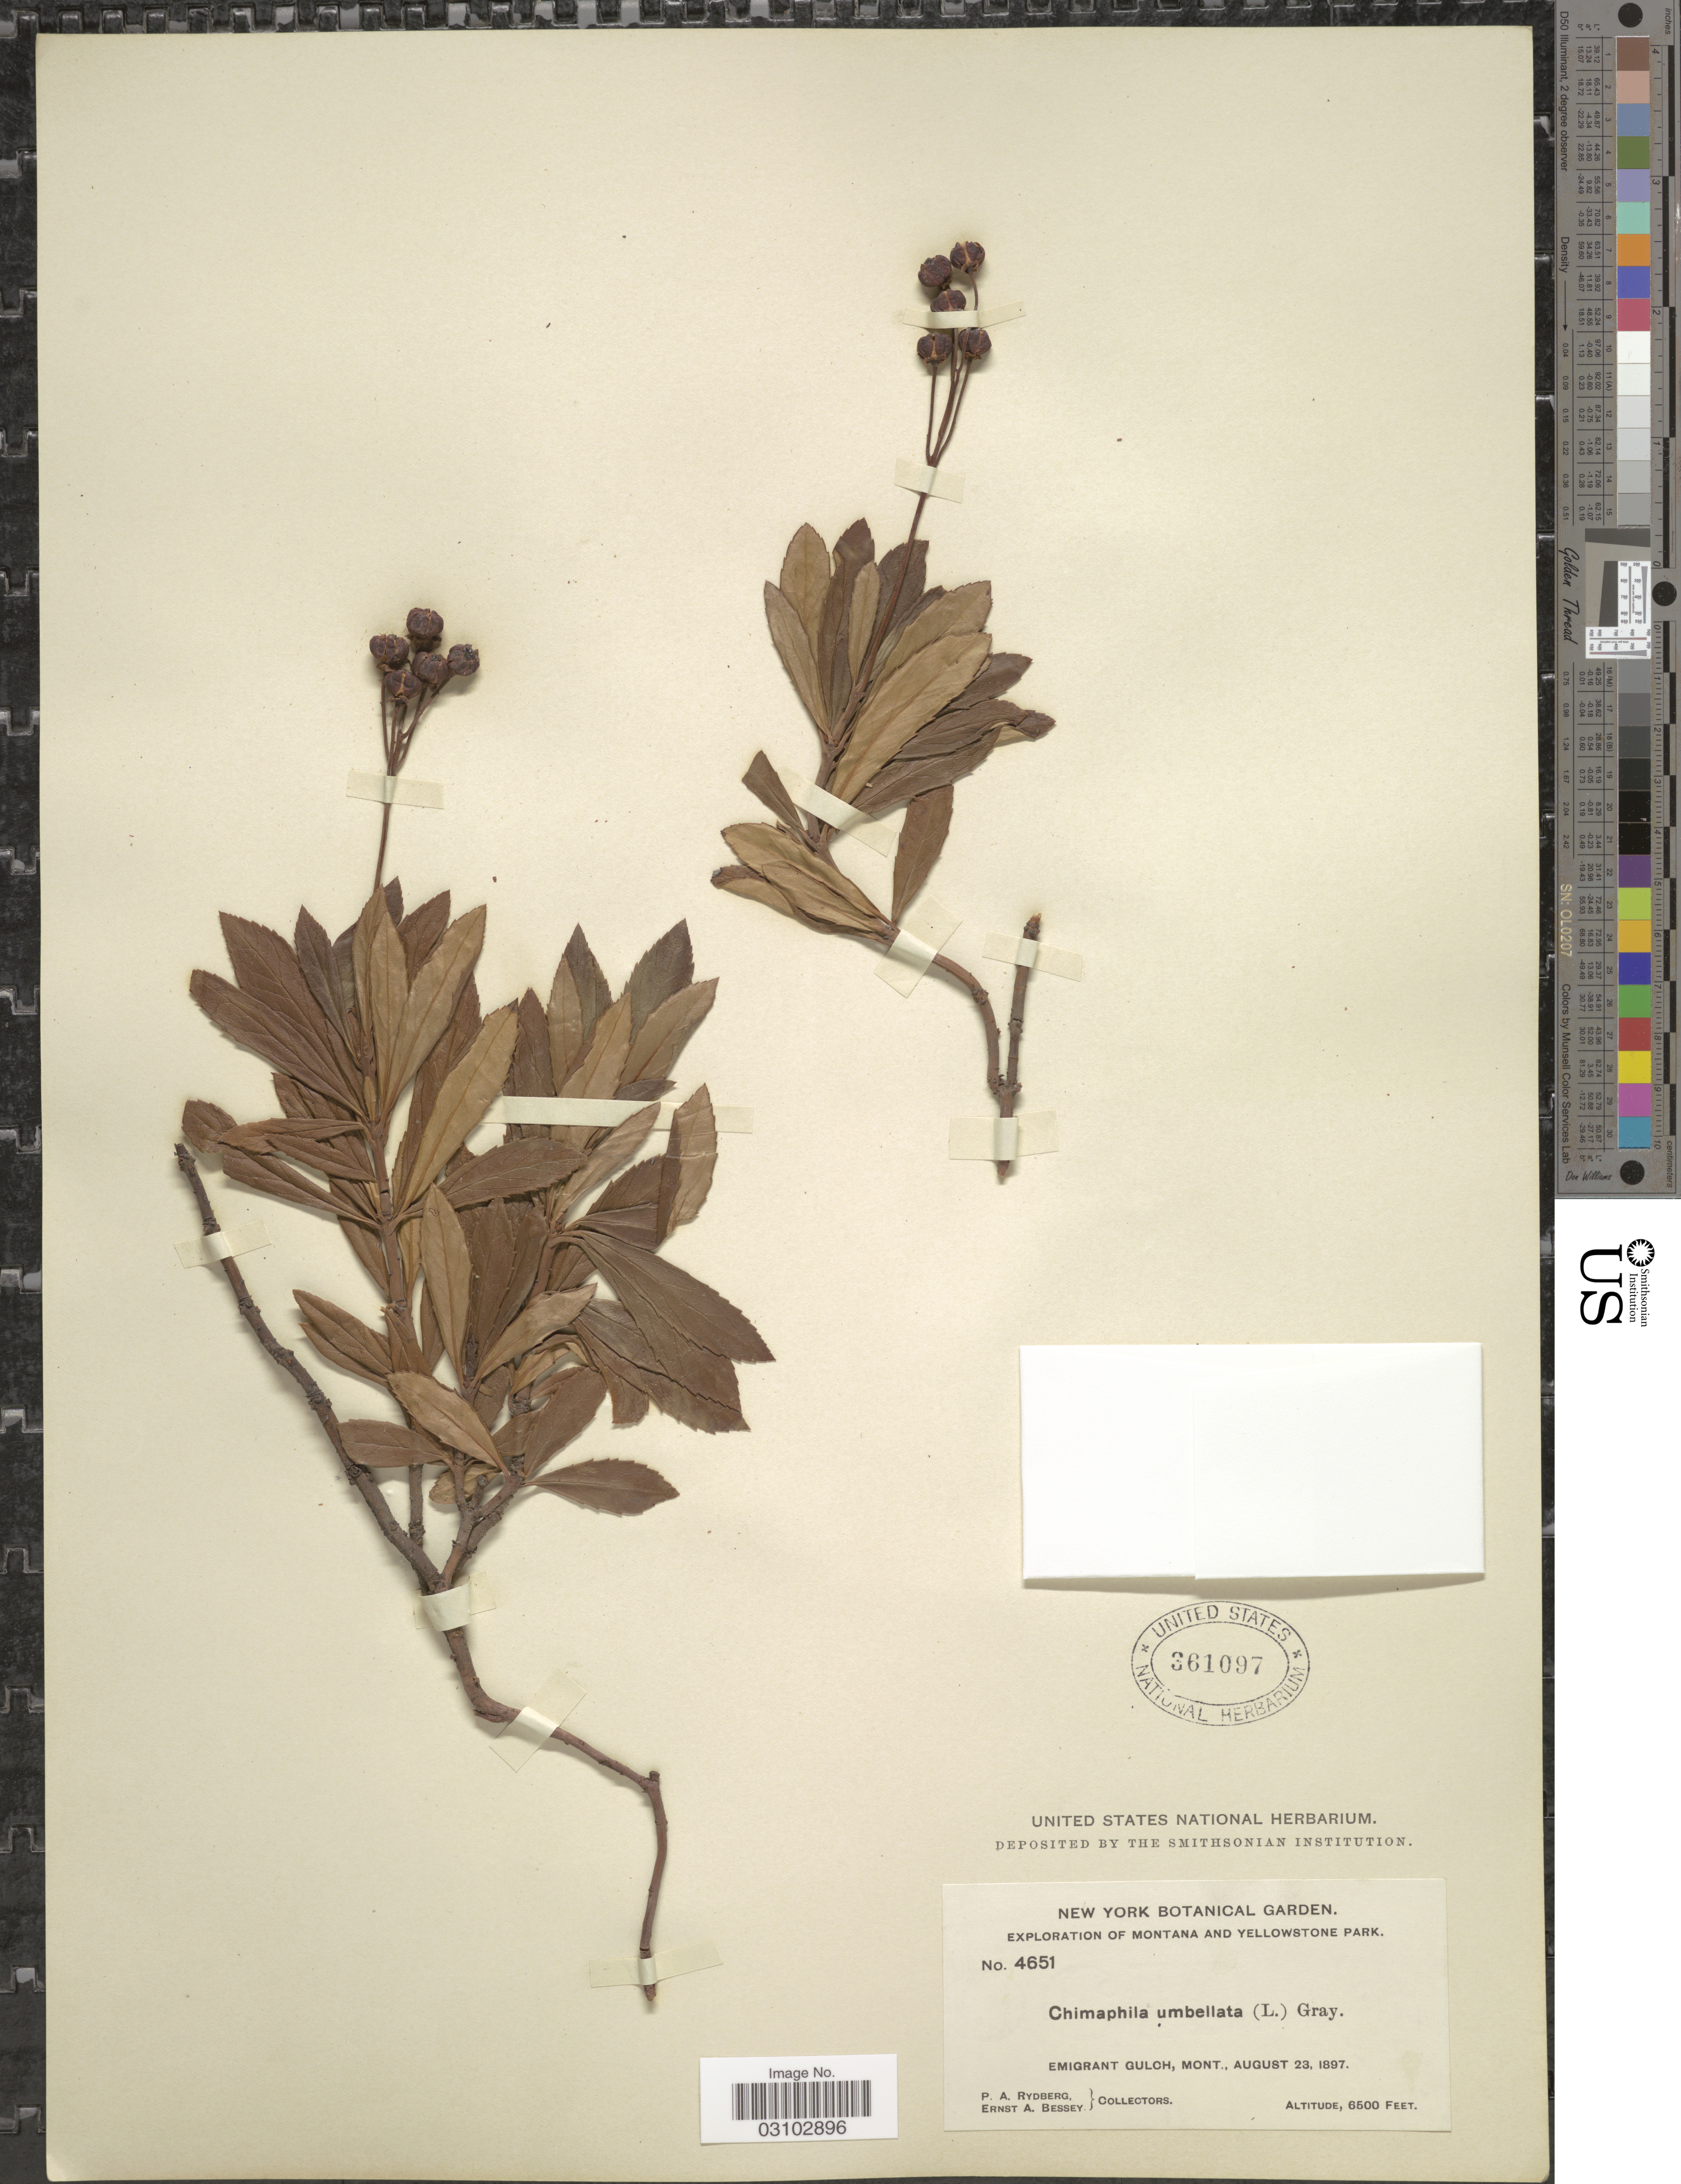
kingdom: Plantae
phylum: Tracheophyta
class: Magnoliopsida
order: Ericales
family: Ericaceae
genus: Chimaphila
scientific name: Chimaphila umbellata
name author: (L.) W.P.C. Barton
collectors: P. A. Rydberg & E. A. Bessey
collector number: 4651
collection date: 1897-08-23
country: United States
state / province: Montana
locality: Montana and Yellowstone Park. Emigrant Gulch.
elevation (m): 1981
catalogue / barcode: US 361097